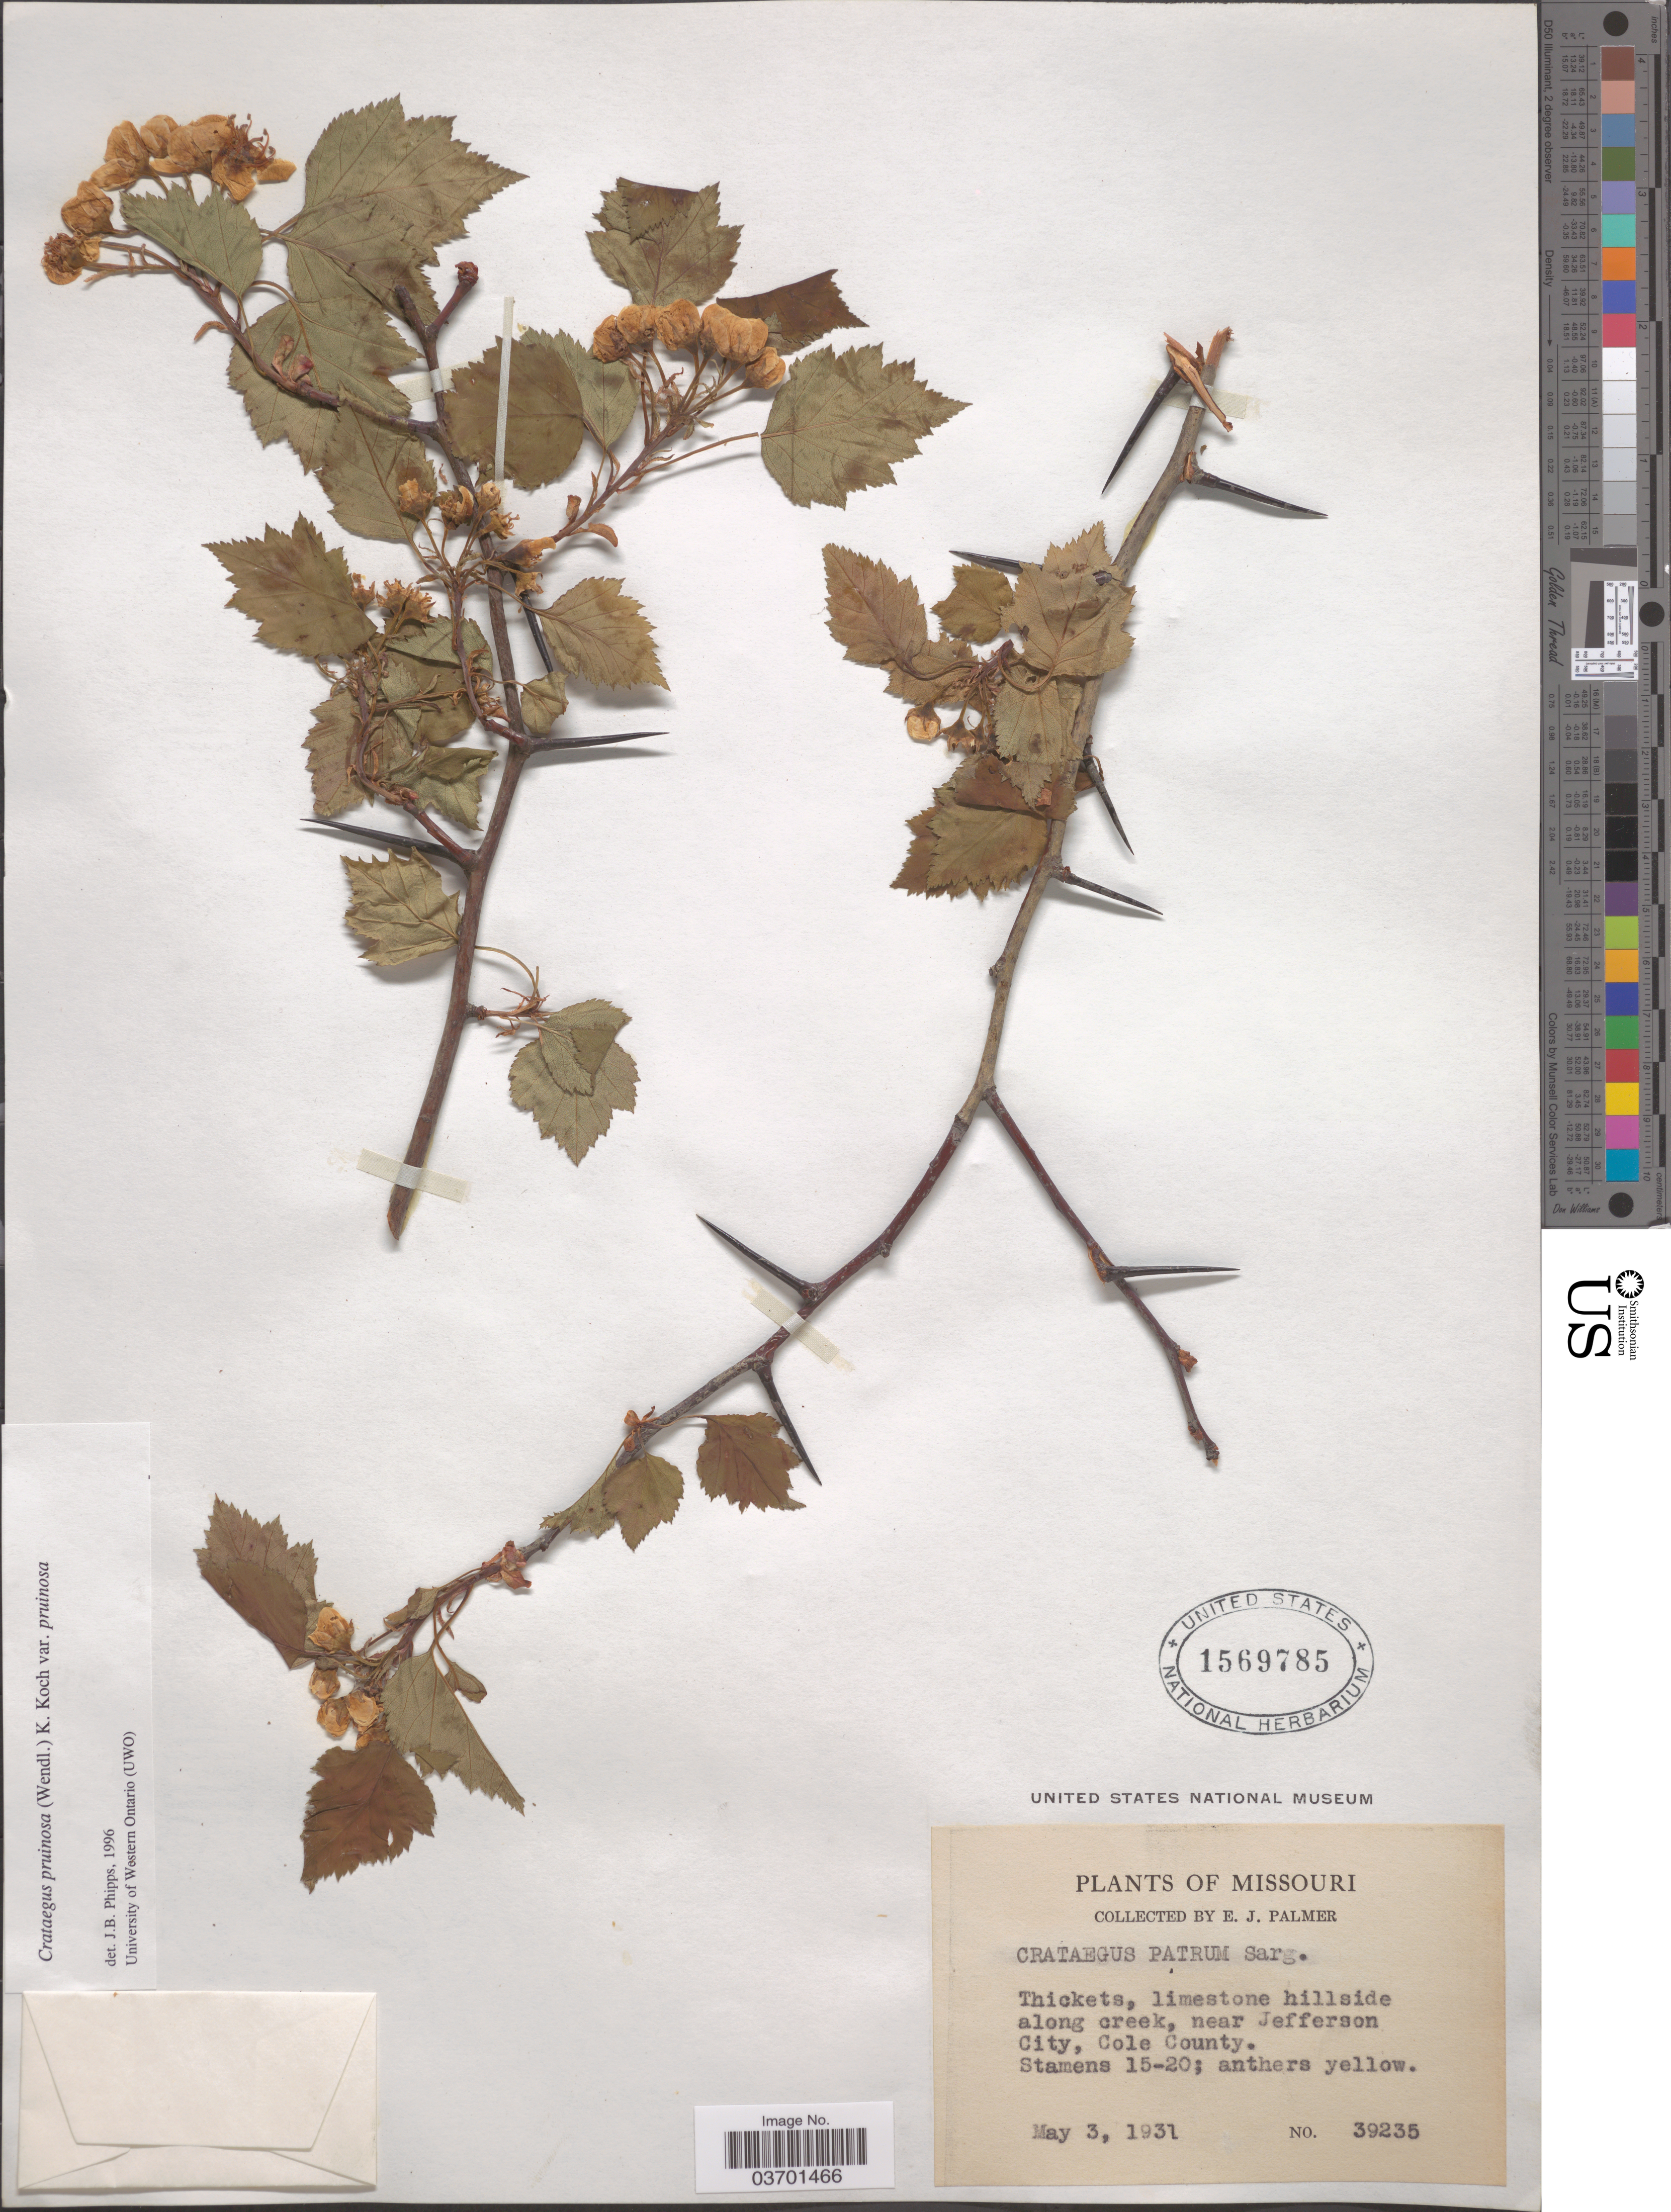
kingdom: Plantae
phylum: Tracheophyta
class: Magnoliopsida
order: Rosales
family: Rosaceae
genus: Crataegus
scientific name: Crataegus pruinosa var. pruinosa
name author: (H.L. Wendl.) K. Koch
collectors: E. J. Palmer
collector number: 39235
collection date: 1931-05-03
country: United States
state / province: Missouri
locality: Limestone hillside along creek, near Jefferson City, Cole County.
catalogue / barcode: US 1569785